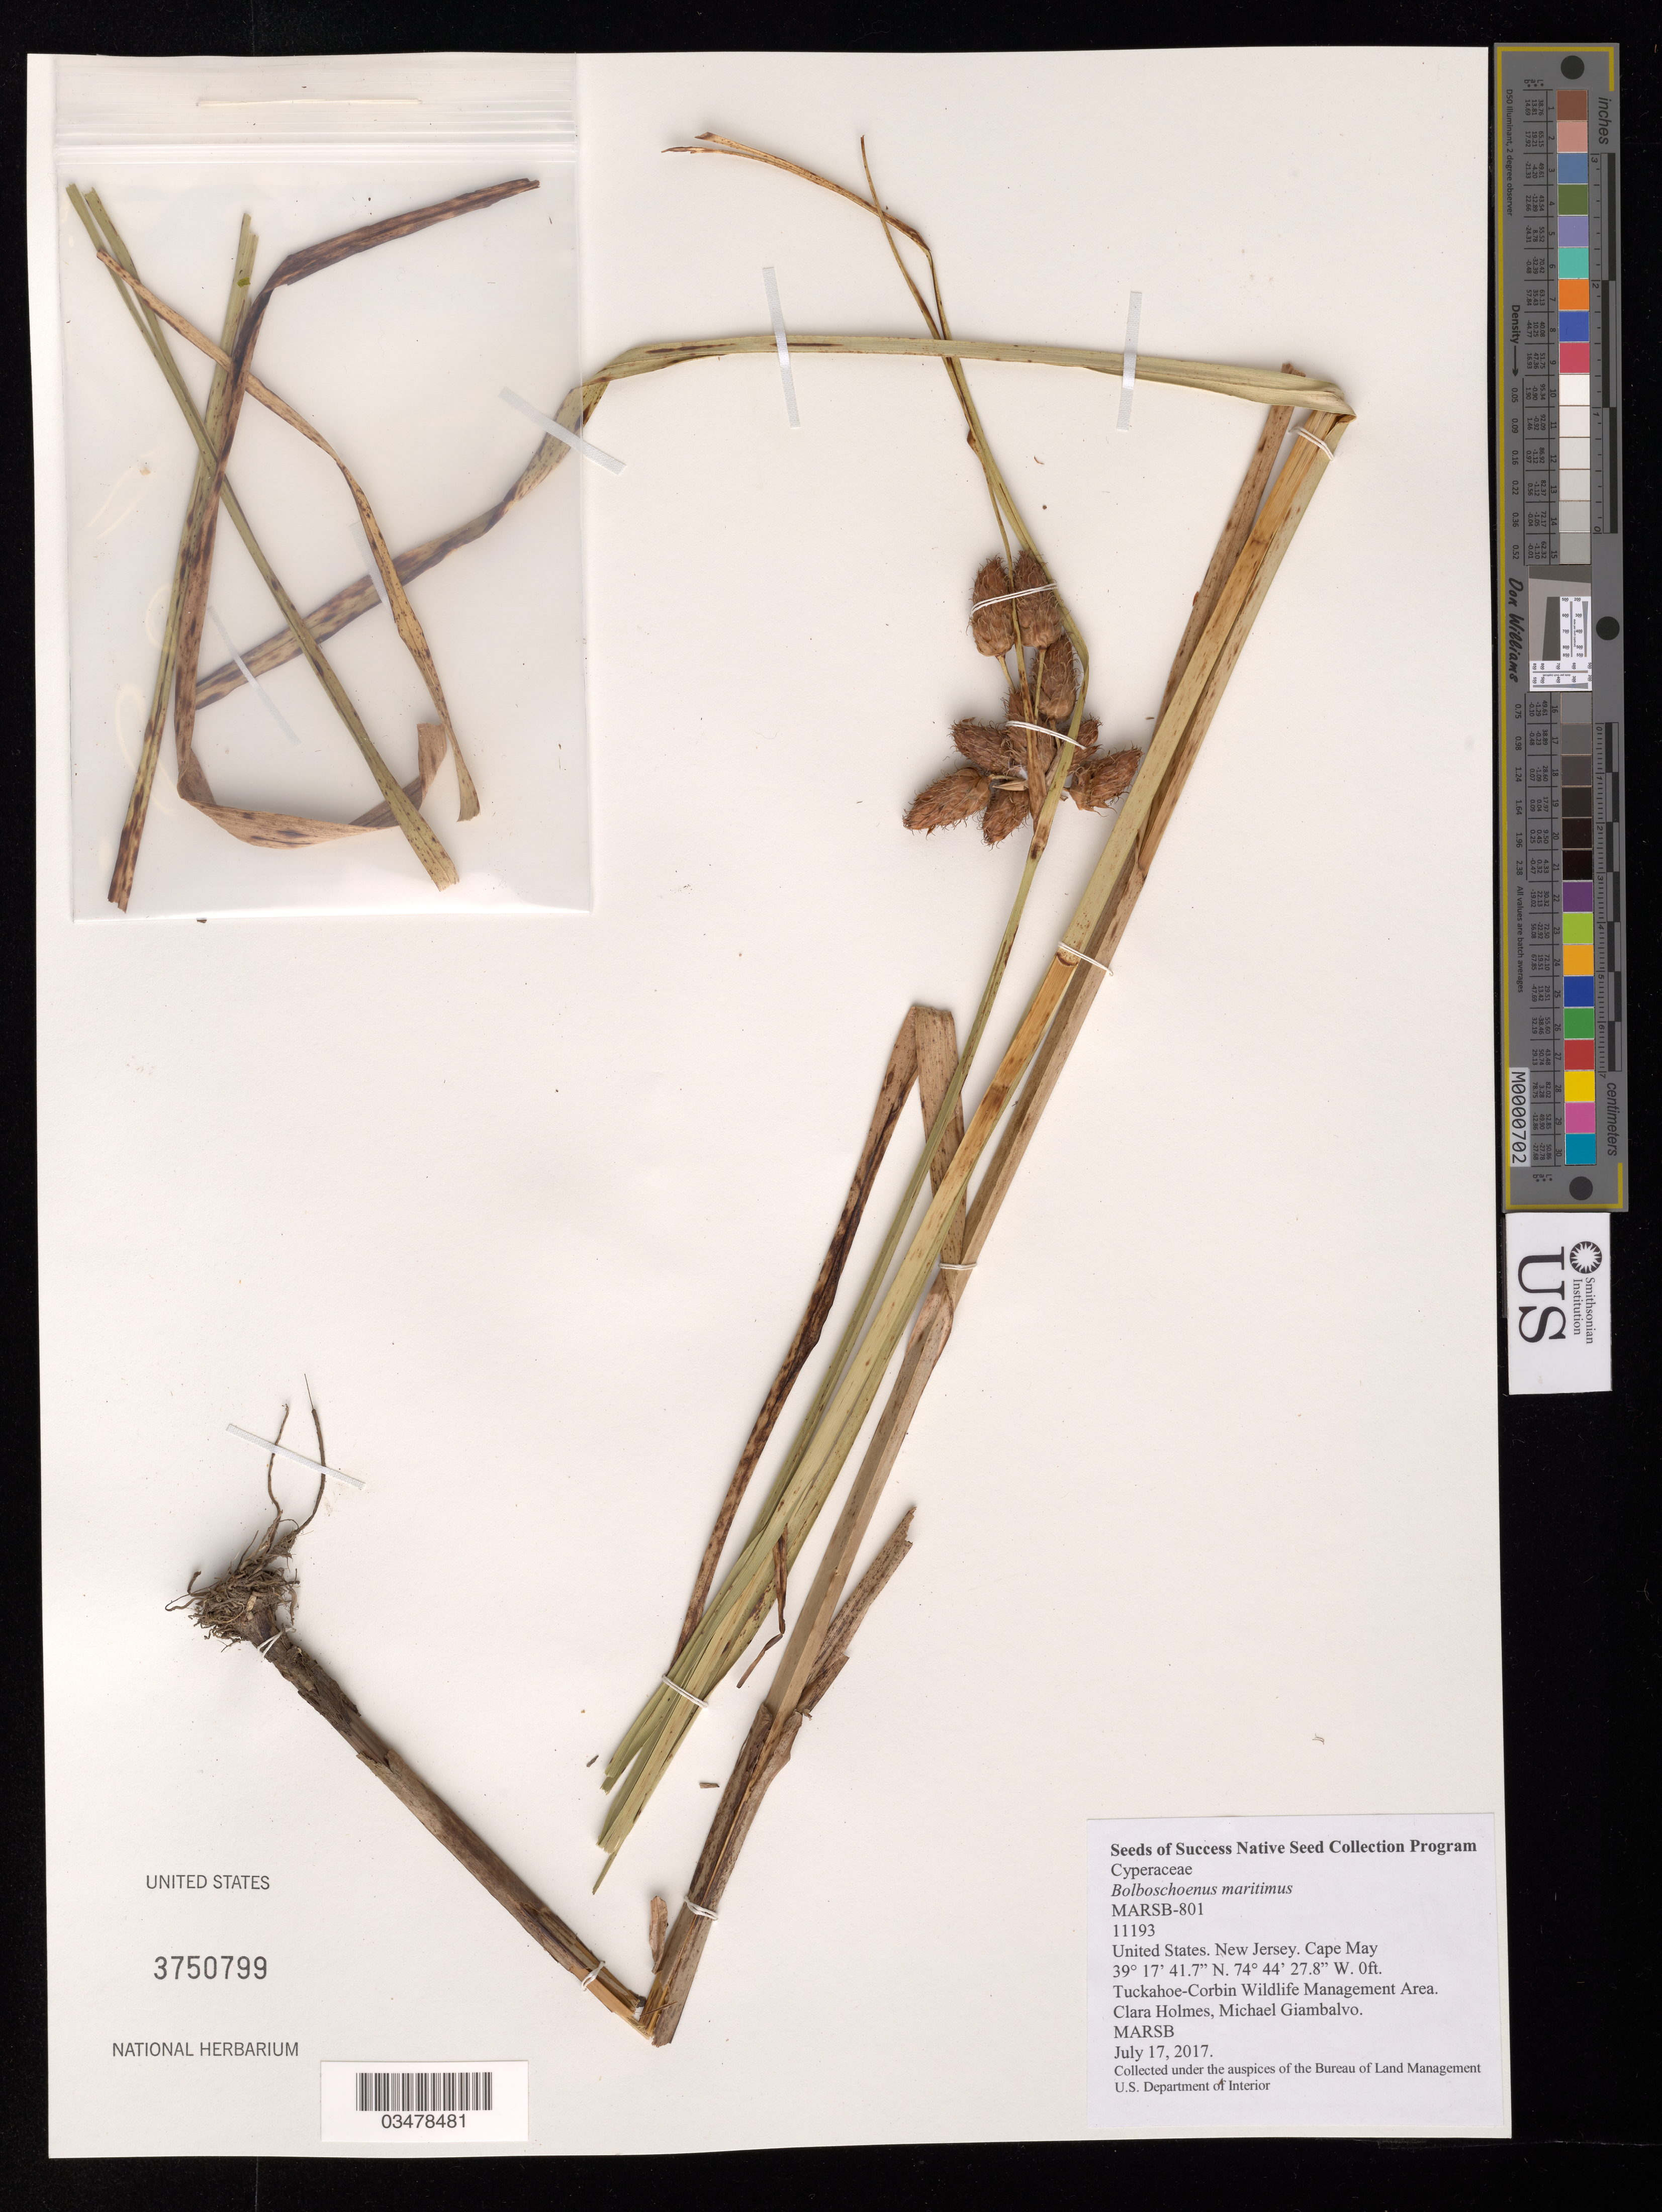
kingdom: Plantae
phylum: Tracheophyta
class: Liliopsida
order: Poales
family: Cyperaceae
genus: Bolboschoenus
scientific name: Bolboschoenus maritimus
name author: (L.) Palla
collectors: C. Holmes & M. Giambalvo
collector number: MARSB-801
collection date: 2017-07-17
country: United States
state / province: New Jersey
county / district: Atlantic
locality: Tuckahoe - Corbin Wildlife Management Area, Mosquito Landing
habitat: low marsh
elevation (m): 0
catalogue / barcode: US 3750799